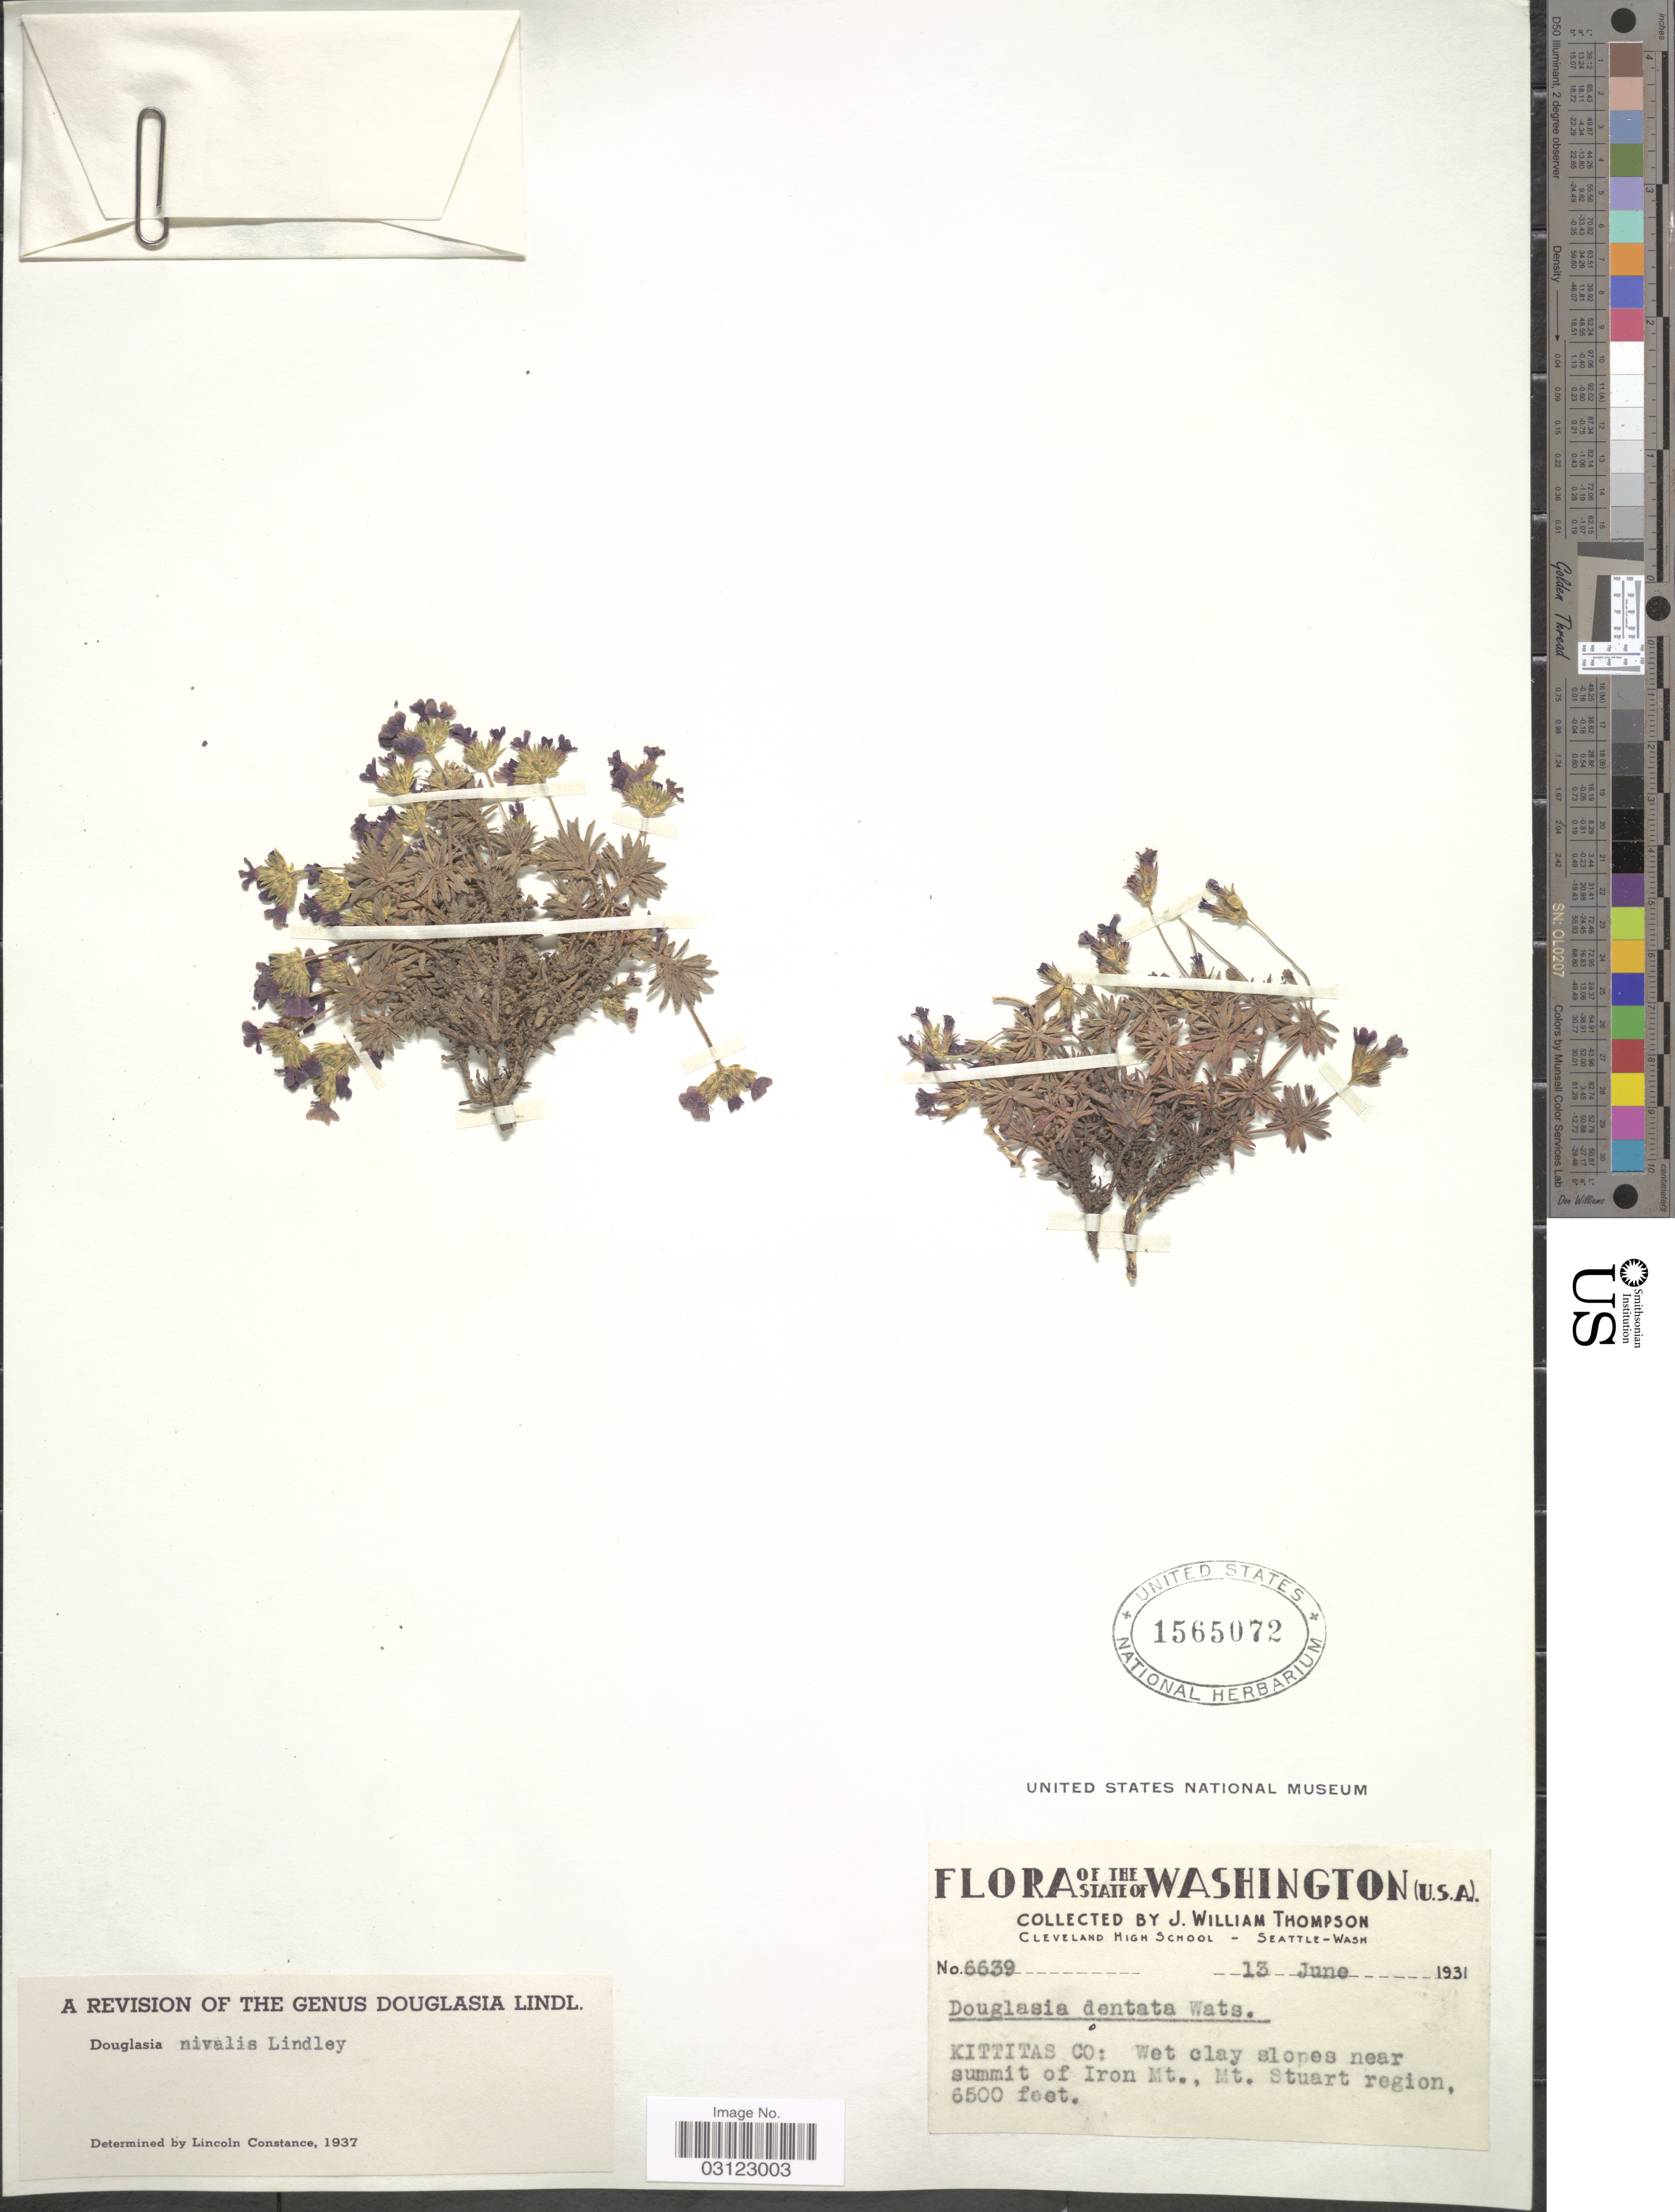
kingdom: Plantae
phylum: Tracheophyta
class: Magnoliopsida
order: Ericales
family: Primulaceae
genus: Douglasia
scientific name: Douglasia nivalis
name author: Lindl.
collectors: J. W. Thompson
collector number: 6639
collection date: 1931-06-13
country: United States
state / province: Washington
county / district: Kittitas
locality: Kittitas Co: Slopes near summit of Iron Mt., Mt. Stuart region.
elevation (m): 1981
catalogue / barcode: US 1565072